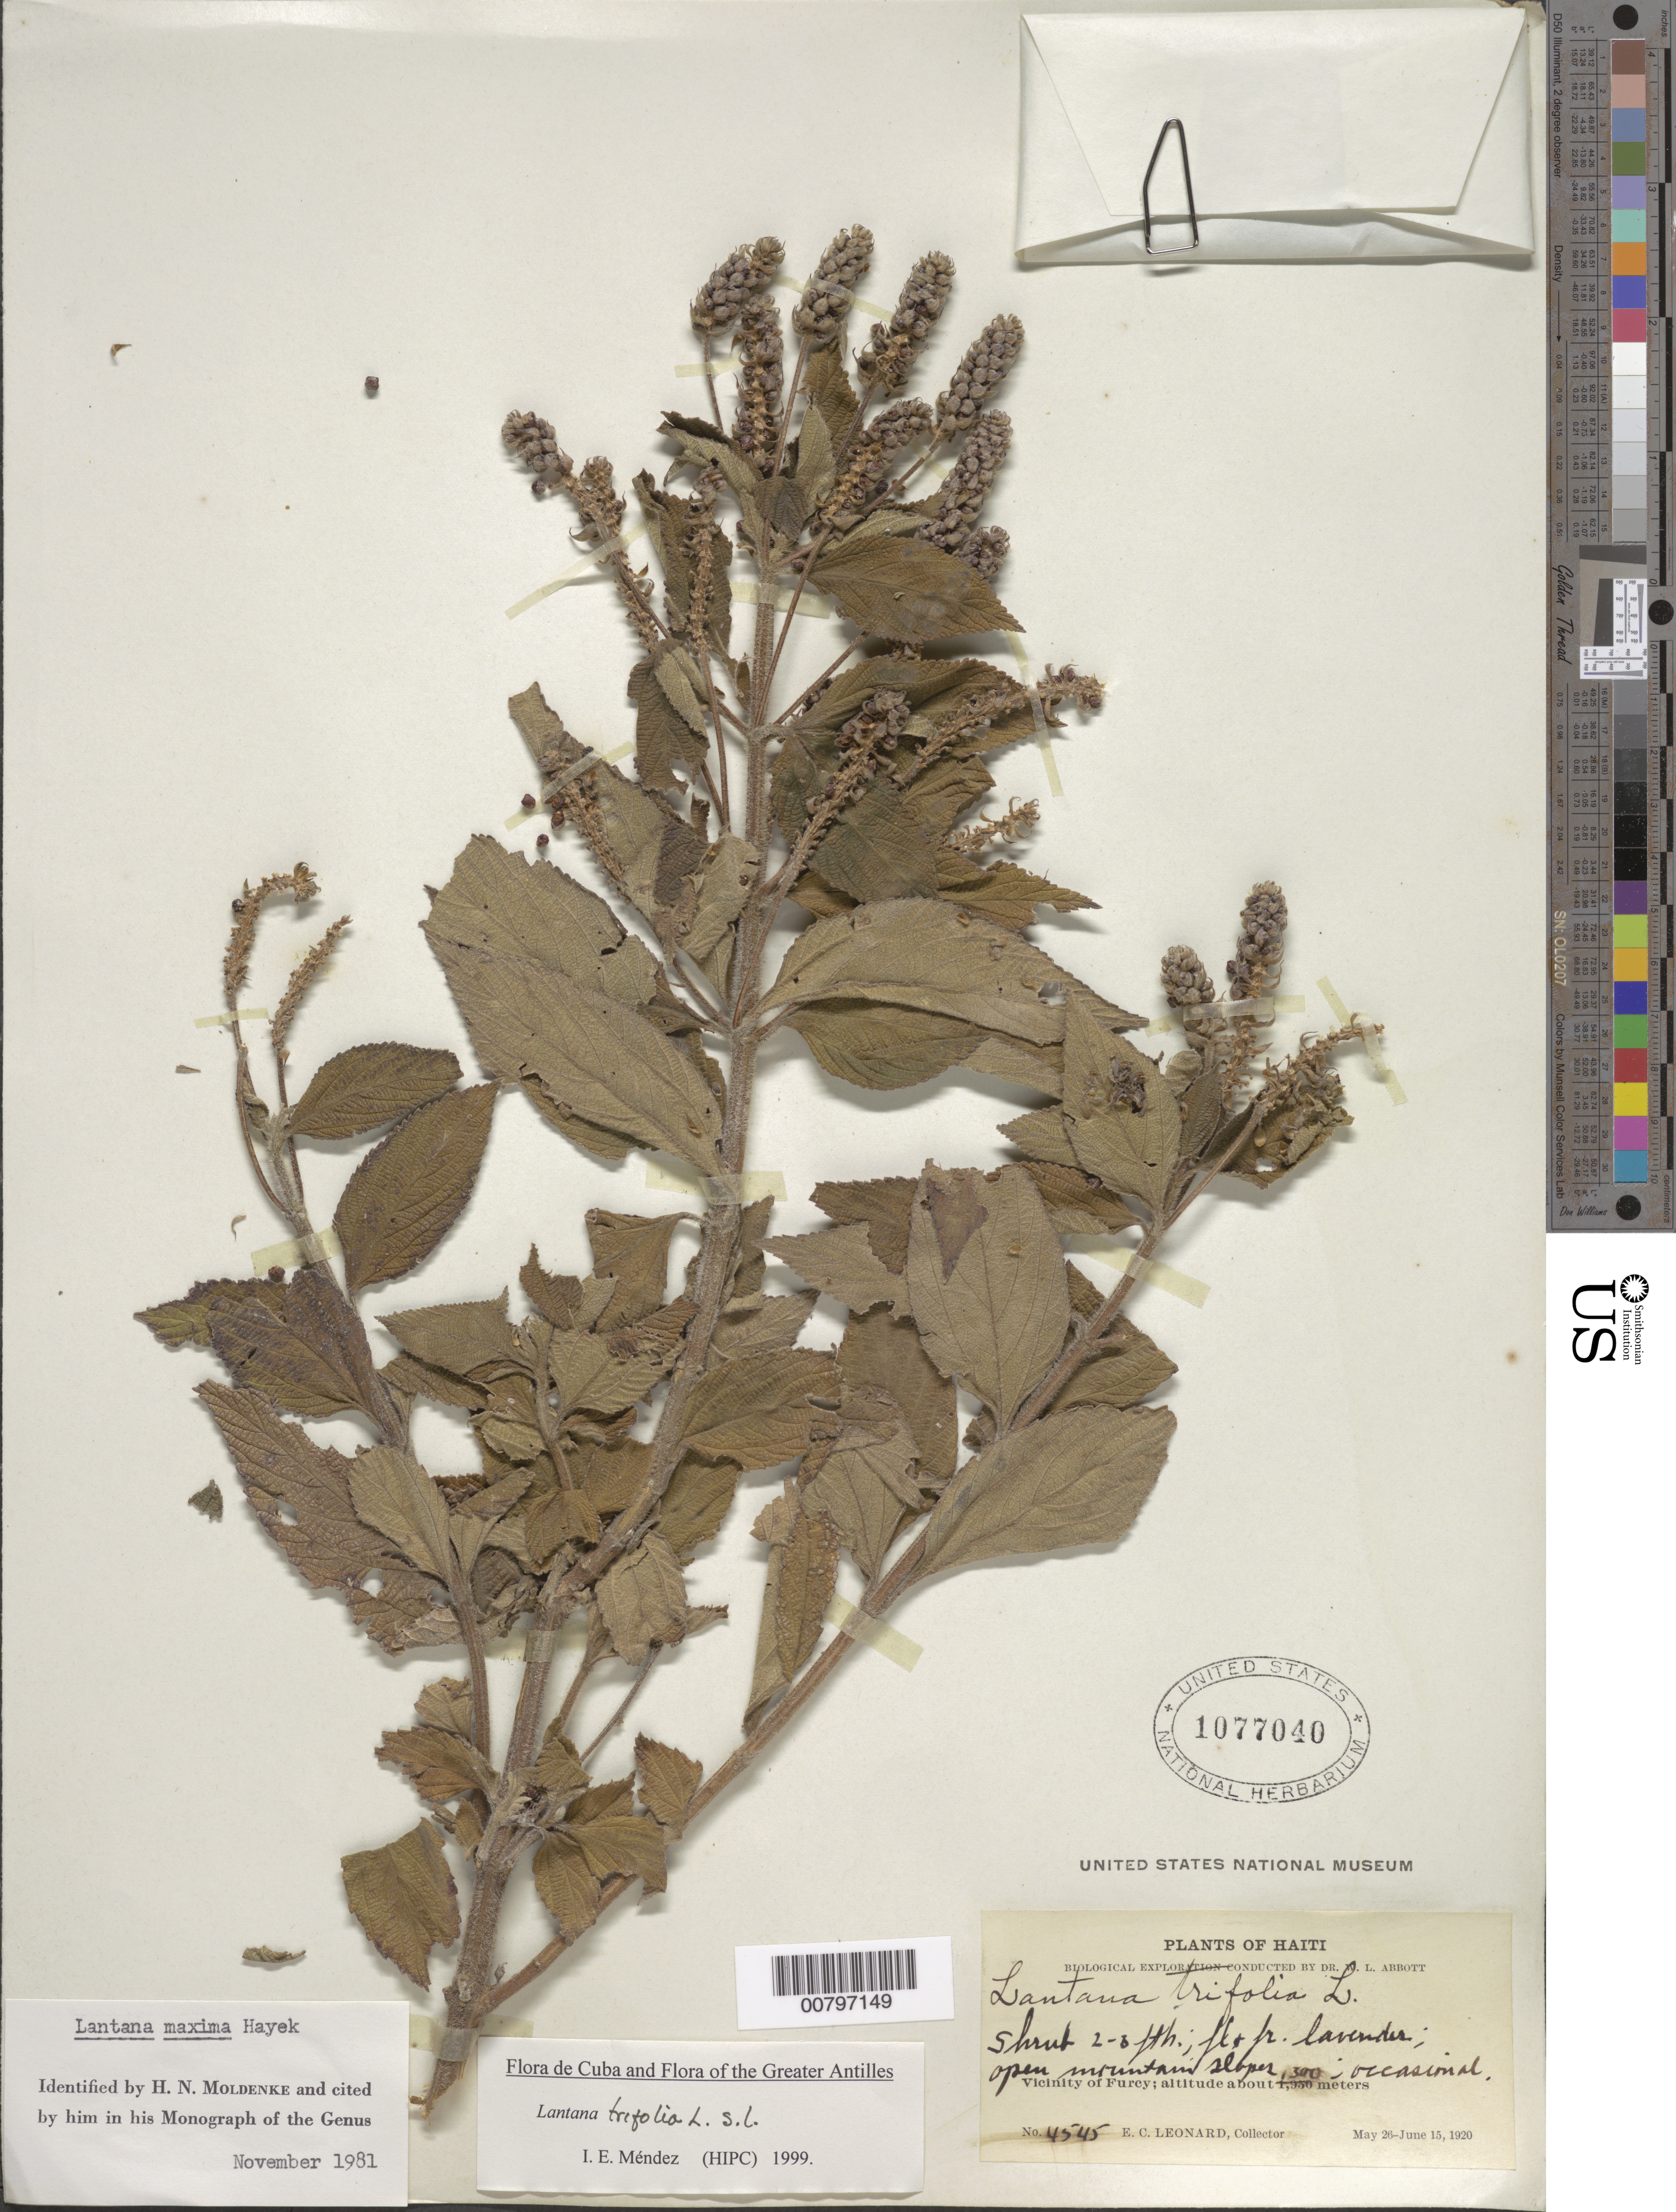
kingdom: Plantae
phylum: Tracheophyta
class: Magnoliopsida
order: Lamiales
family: Verbenaceae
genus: Lantana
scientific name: Lantana trifolia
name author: L.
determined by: Méndez, Isidro E., (HIPC)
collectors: E. C. Leonard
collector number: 4545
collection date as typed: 26 May 1920 to 15 Jun 1920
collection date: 1920-05-26/1920-06-15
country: Haiti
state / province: Ouest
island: Hispaniola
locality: Vicinity of Furcy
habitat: Open mountain slopes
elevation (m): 300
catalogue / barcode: US 1077040